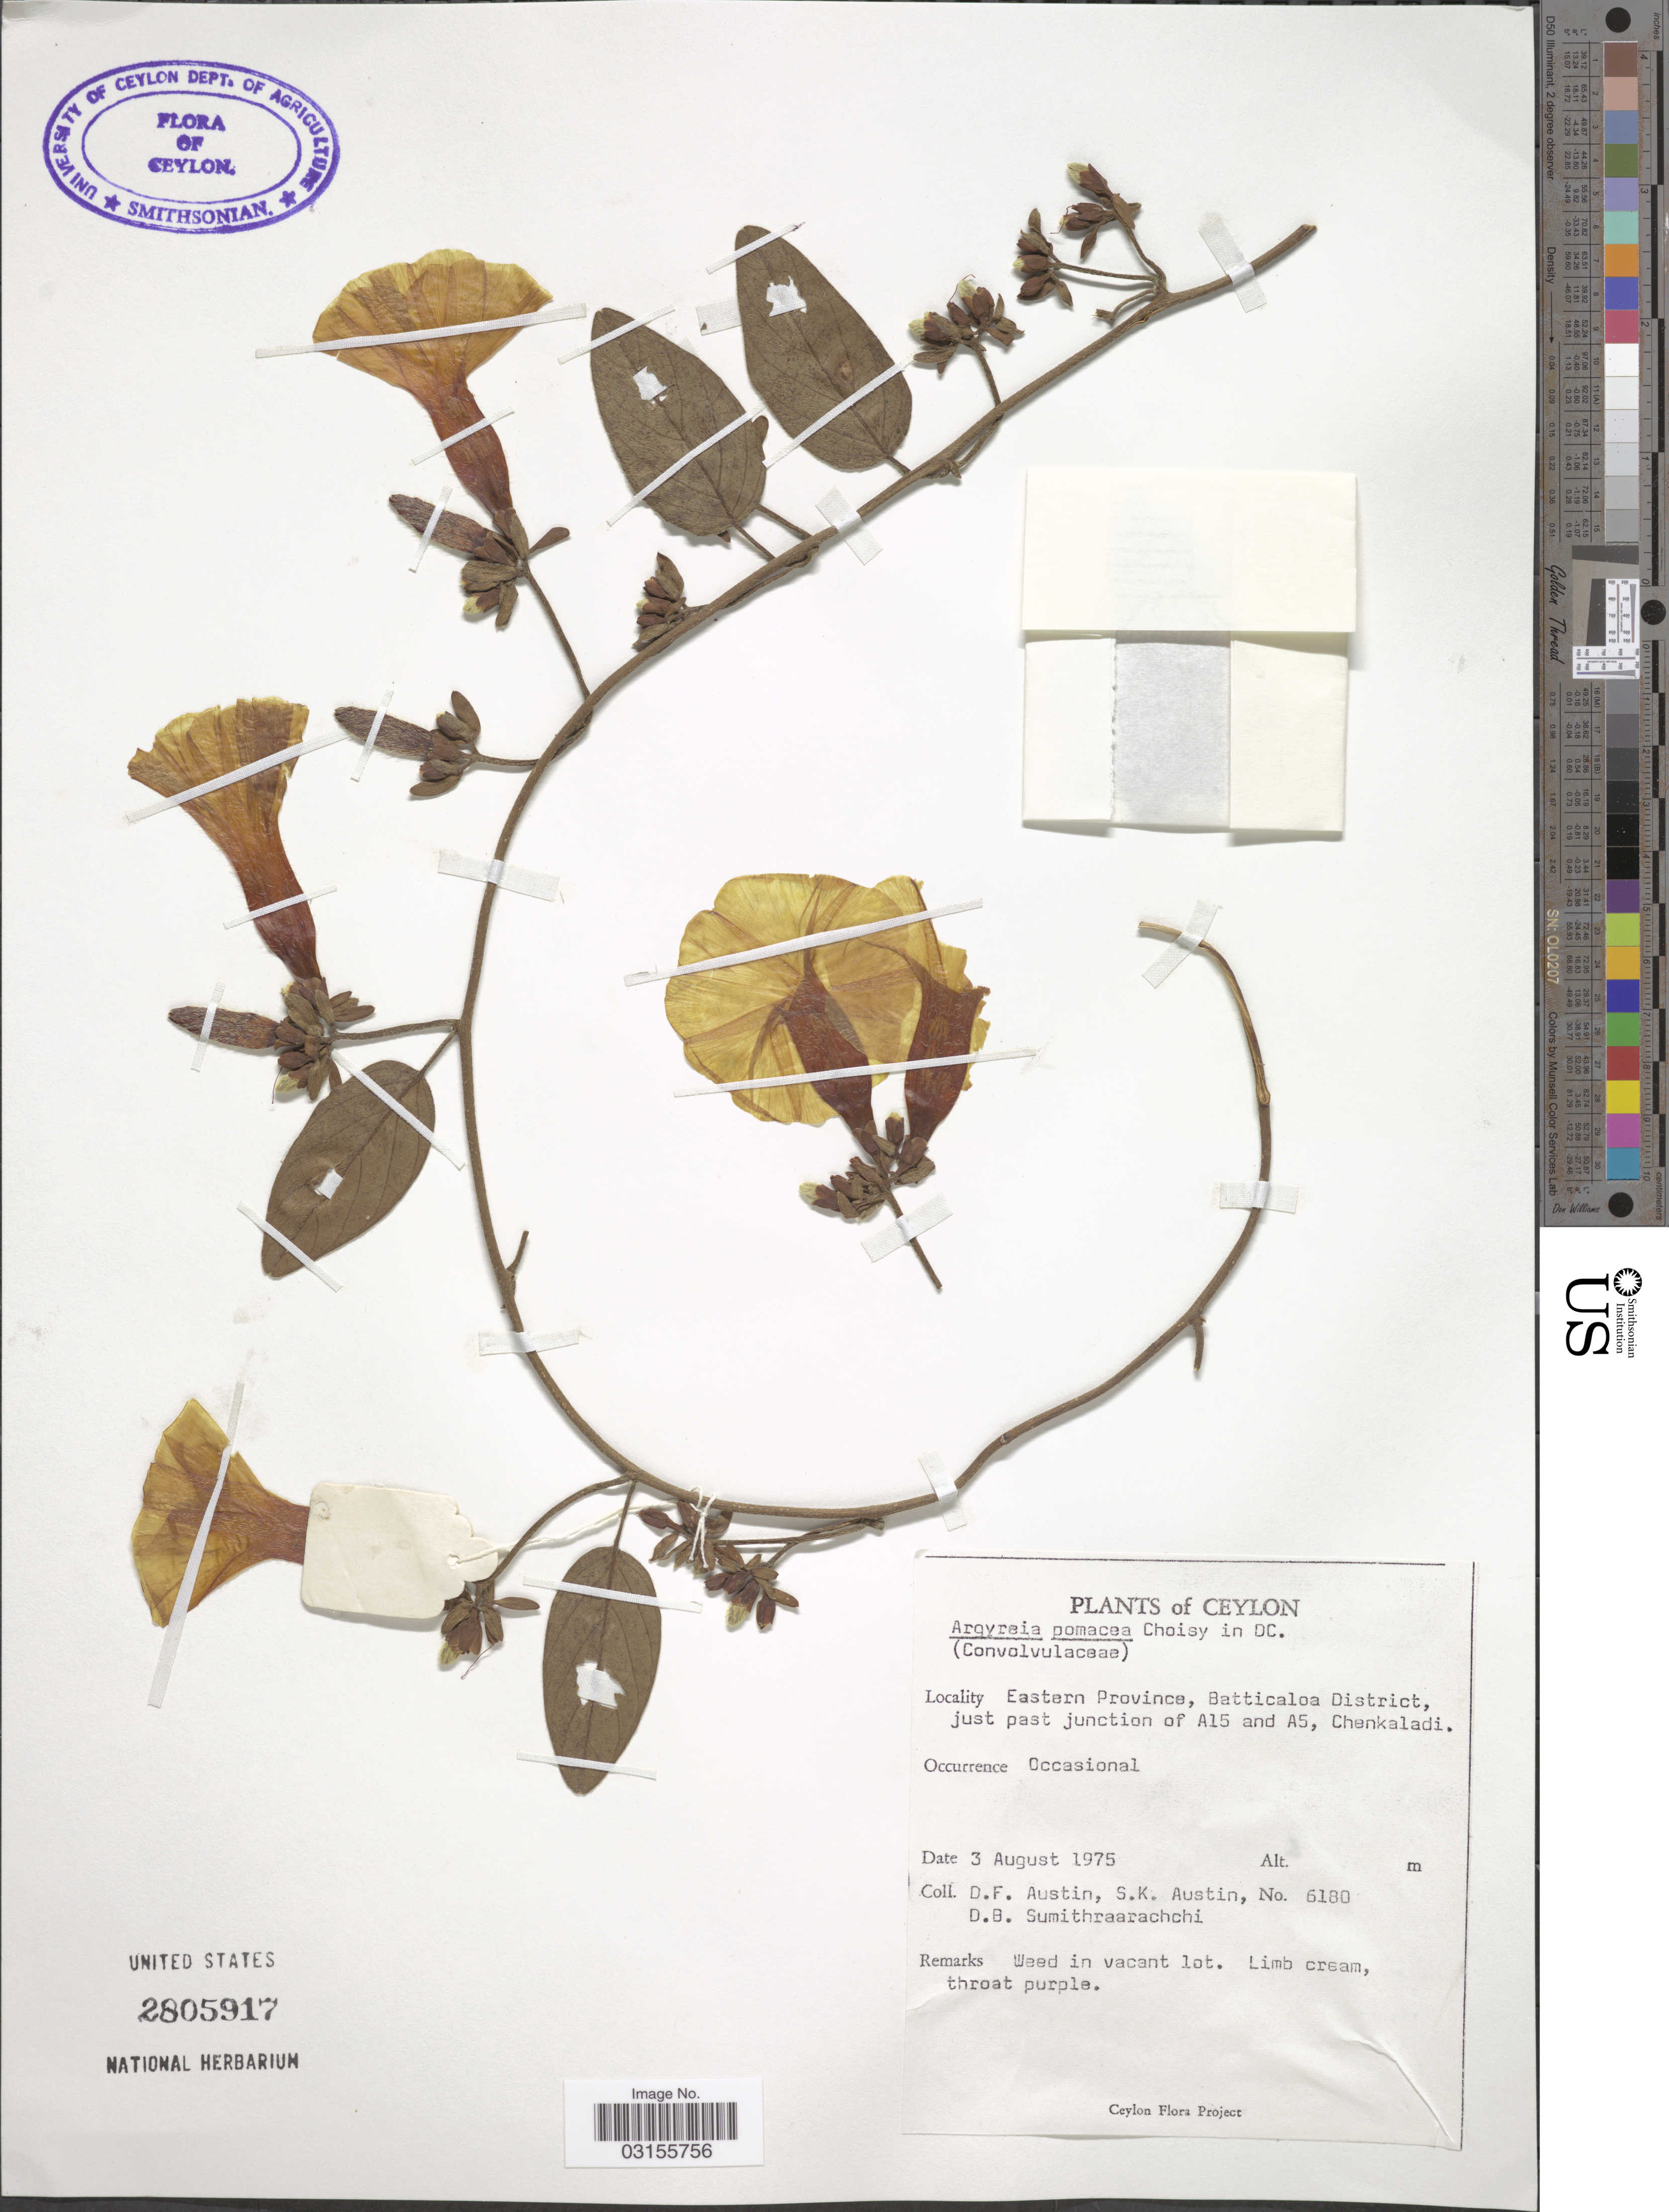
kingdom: Plantae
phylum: Tracheophyta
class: Magnoliopsida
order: Solanales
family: Convolvulaceae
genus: Argyreia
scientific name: Argyreia pomacea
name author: Sweet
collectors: D. Austin, S. Austin & D. B. Sumithraarachchi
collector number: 6180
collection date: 1975-08-03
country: Sri Lanka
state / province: Eastern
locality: Ceylon. Batticaloa District, just past junction A15 and A5, Chenkaladi.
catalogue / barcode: US 2805917